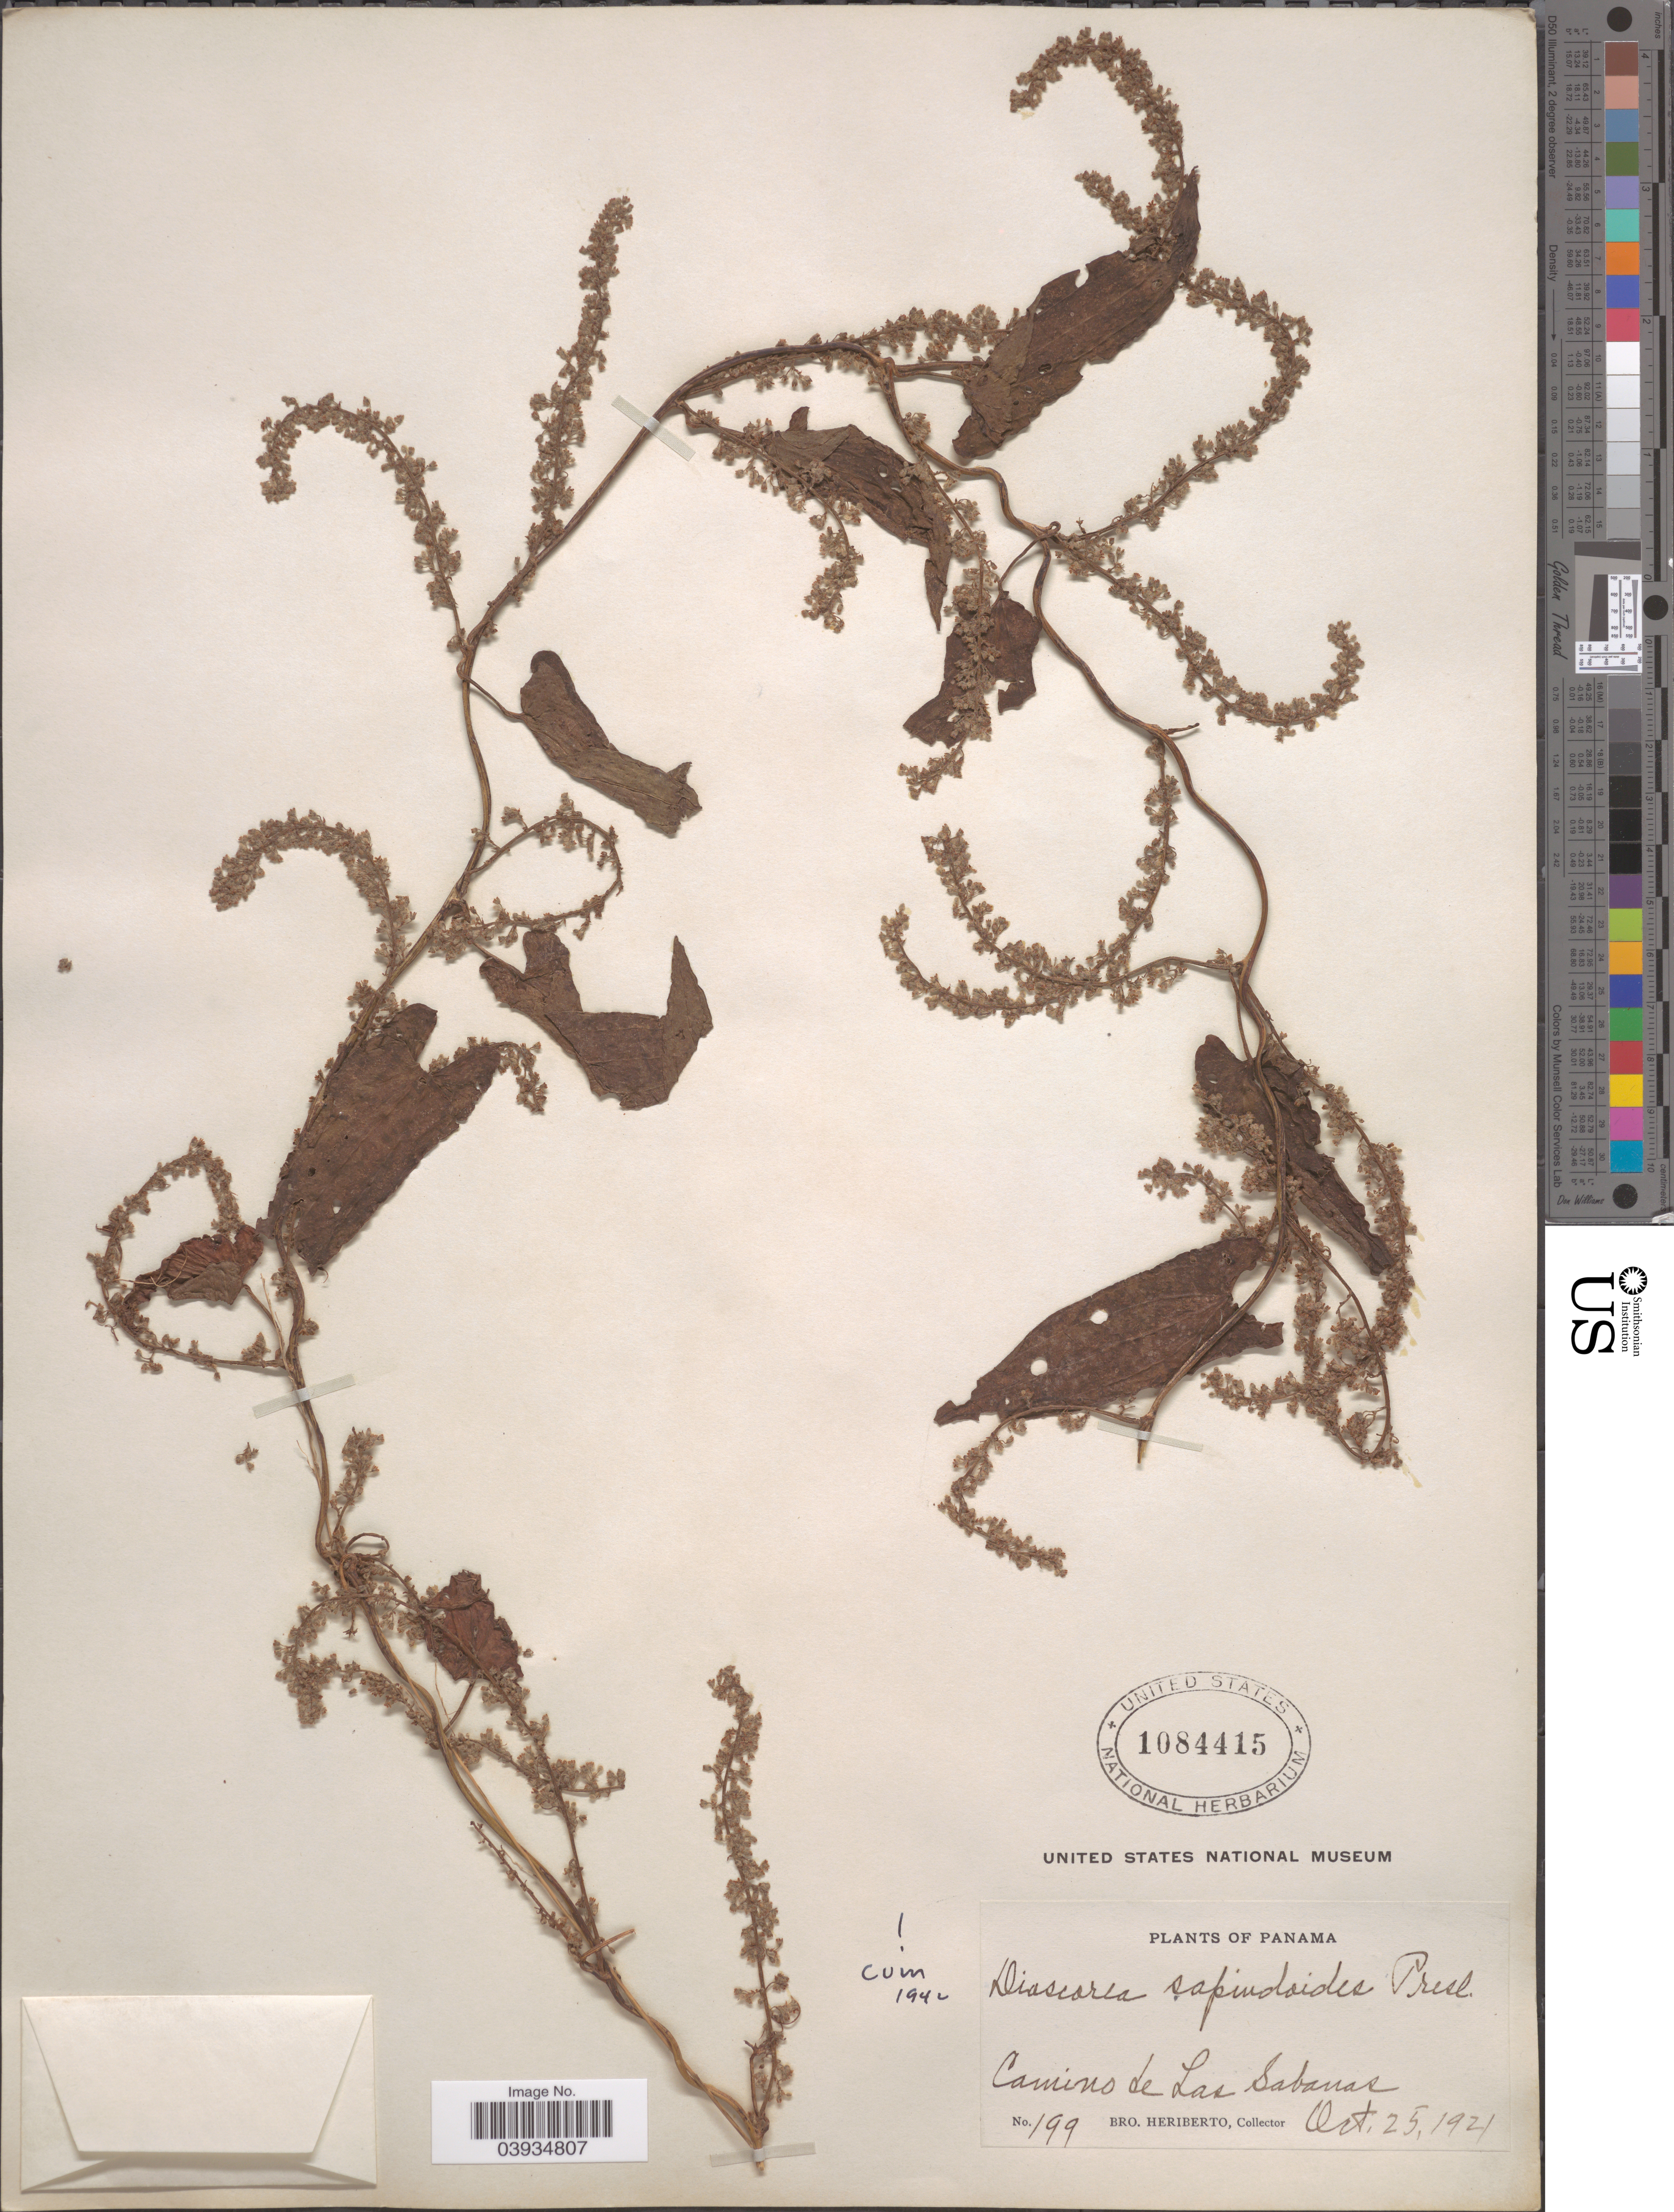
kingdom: Plantae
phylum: Tracheophyta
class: Liliopsida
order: Dioscoreales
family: Dioscoreaceae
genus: Dioscorea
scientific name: Dioscorea sanchez-colinii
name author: Matuda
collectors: B. Heriberto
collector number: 199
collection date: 1921-10-25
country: Panama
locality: Caminos de Las Sabanas.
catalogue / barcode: US 1084415